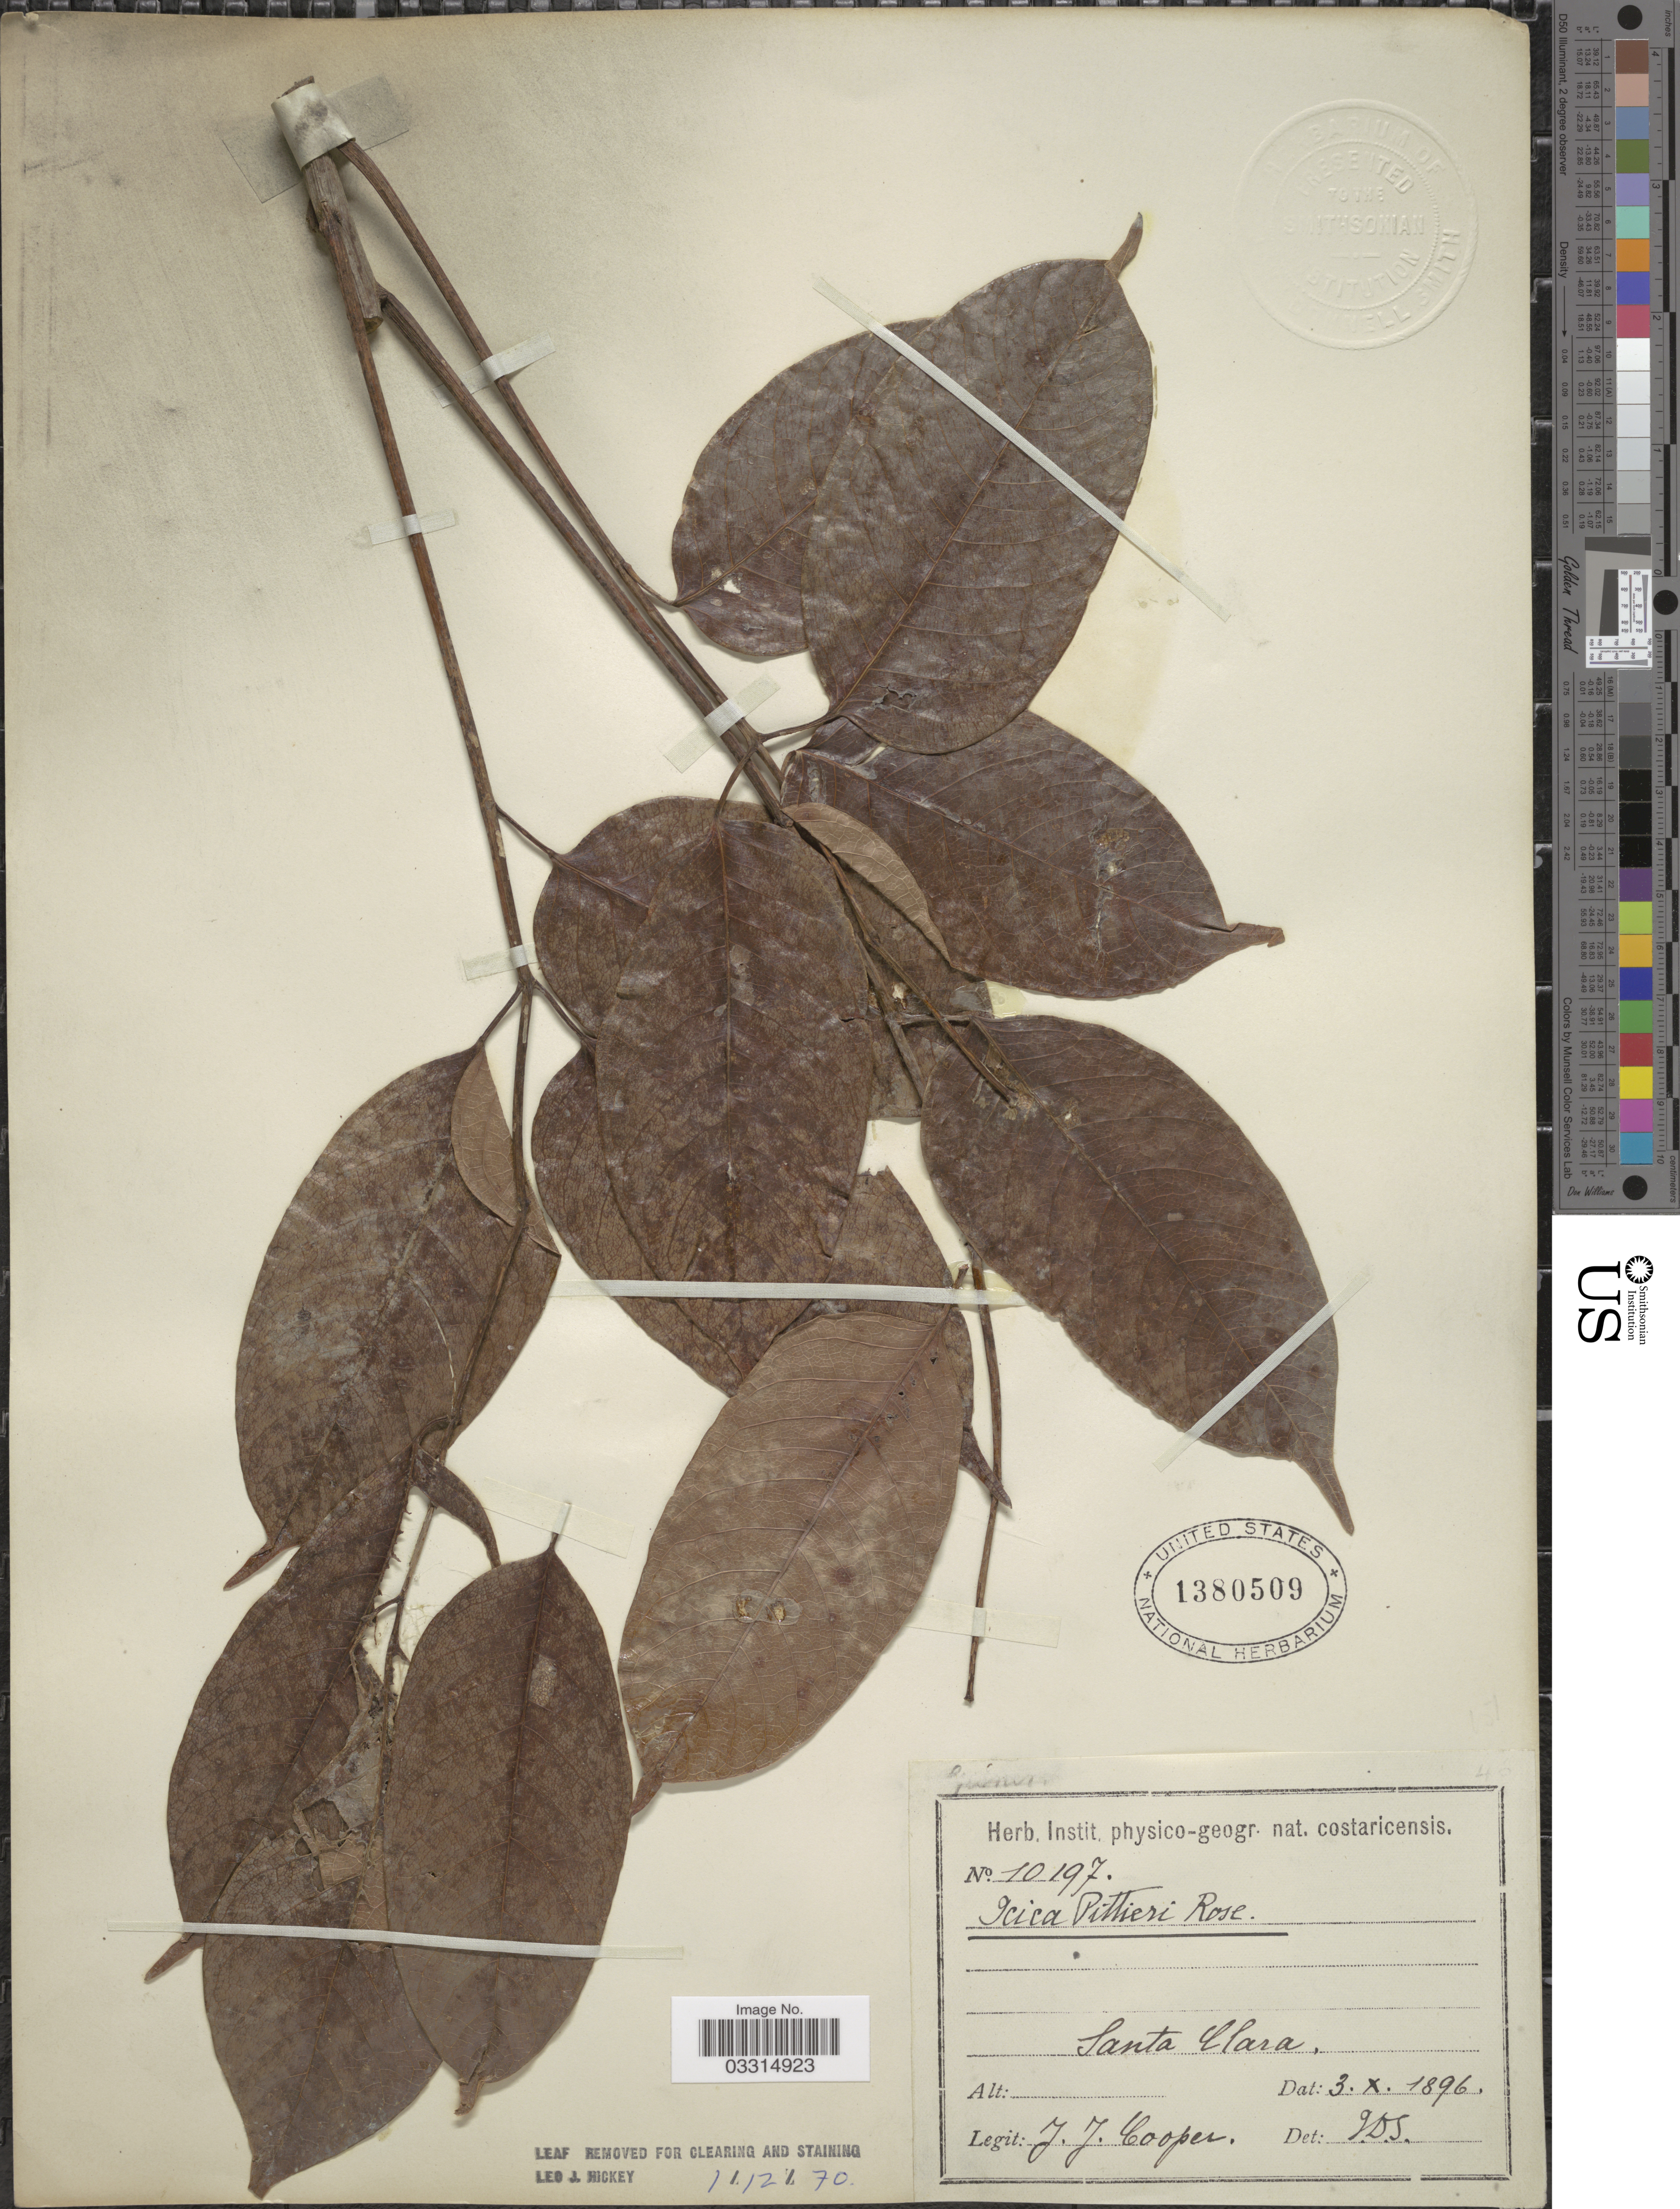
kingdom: Plantae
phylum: Tracheophyta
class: Magnoliopsida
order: Sapindales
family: Burseraceae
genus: Protium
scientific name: Protium unifoliolatum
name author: Engl.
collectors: J. J. Cooper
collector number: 10197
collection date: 1896-10-03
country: Costa Rica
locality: Santa Clara.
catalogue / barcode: US 1380509